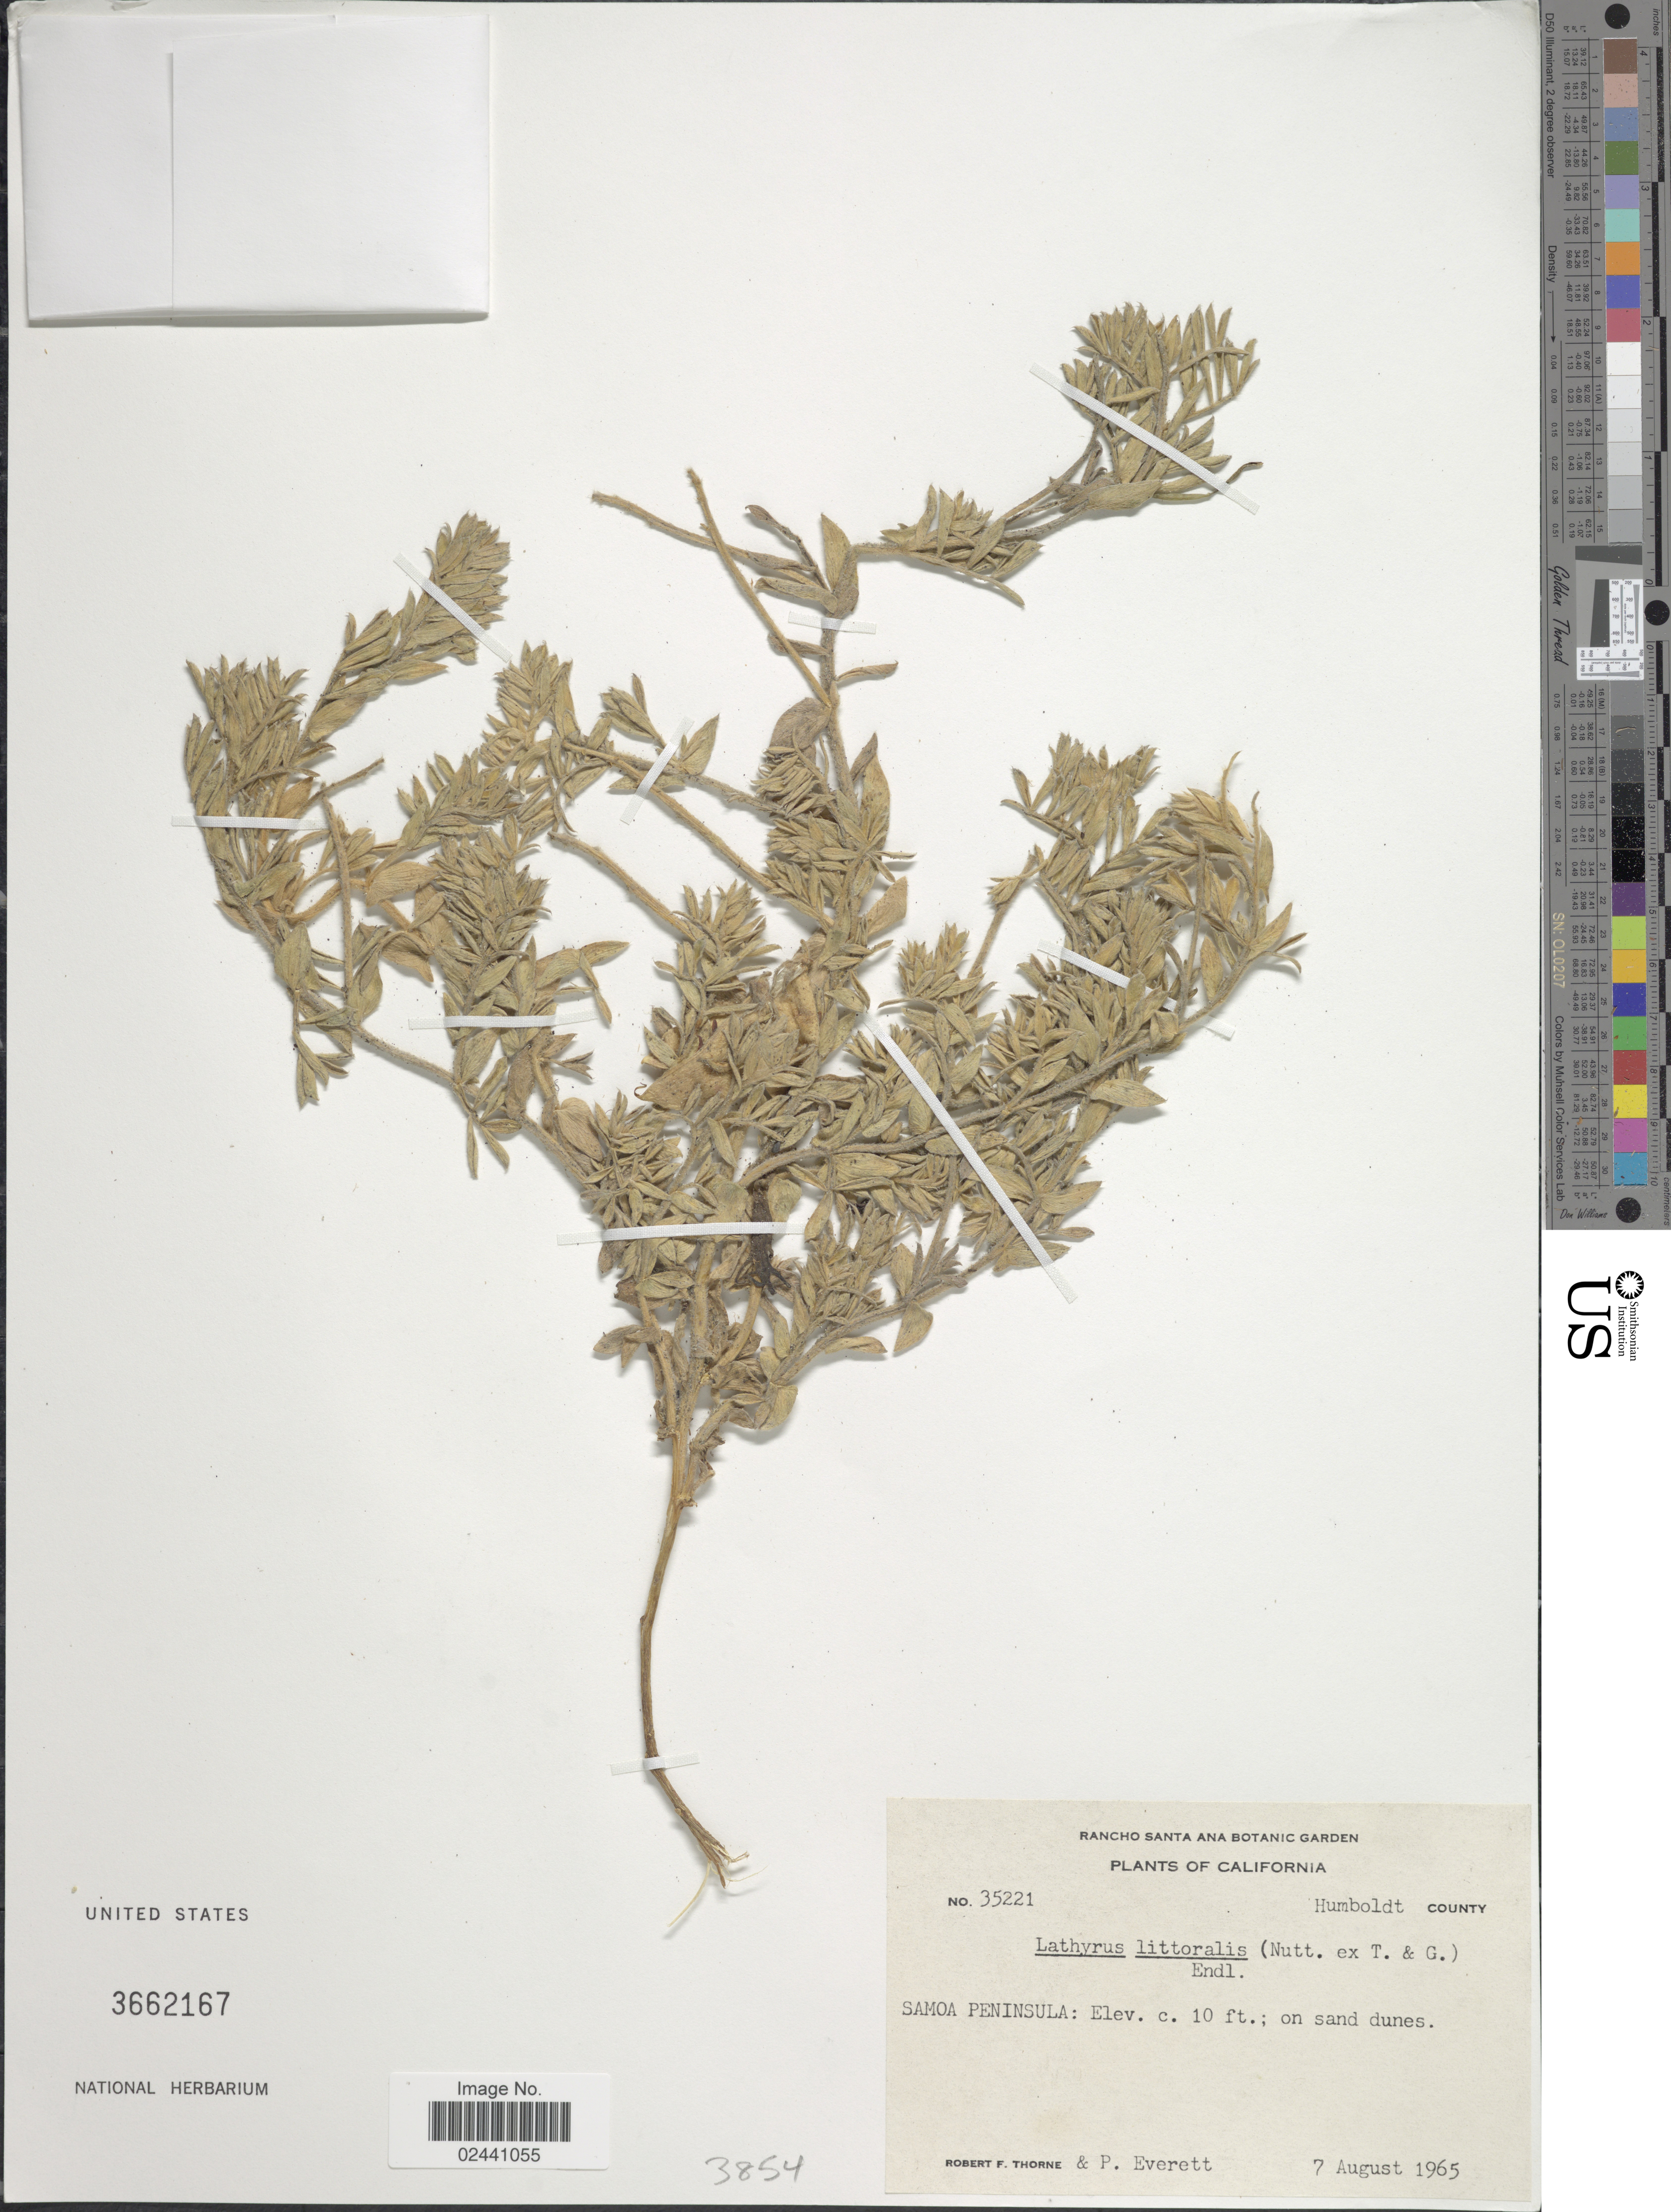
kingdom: Plantae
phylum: Tracheophyta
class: Magnoliopsida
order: Fabales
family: Fabaceae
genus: Lathyrus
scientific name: Lathyrus littoralis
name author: (Torr. & A. Gray) Walp.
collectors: R. F. Thorne & P. Everett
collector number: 35221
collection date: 1965-08-07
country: United States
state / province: California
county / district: Humboldt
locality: Humboldt County. Samoa Peninsula.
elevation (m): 3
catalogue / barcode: US 3662167